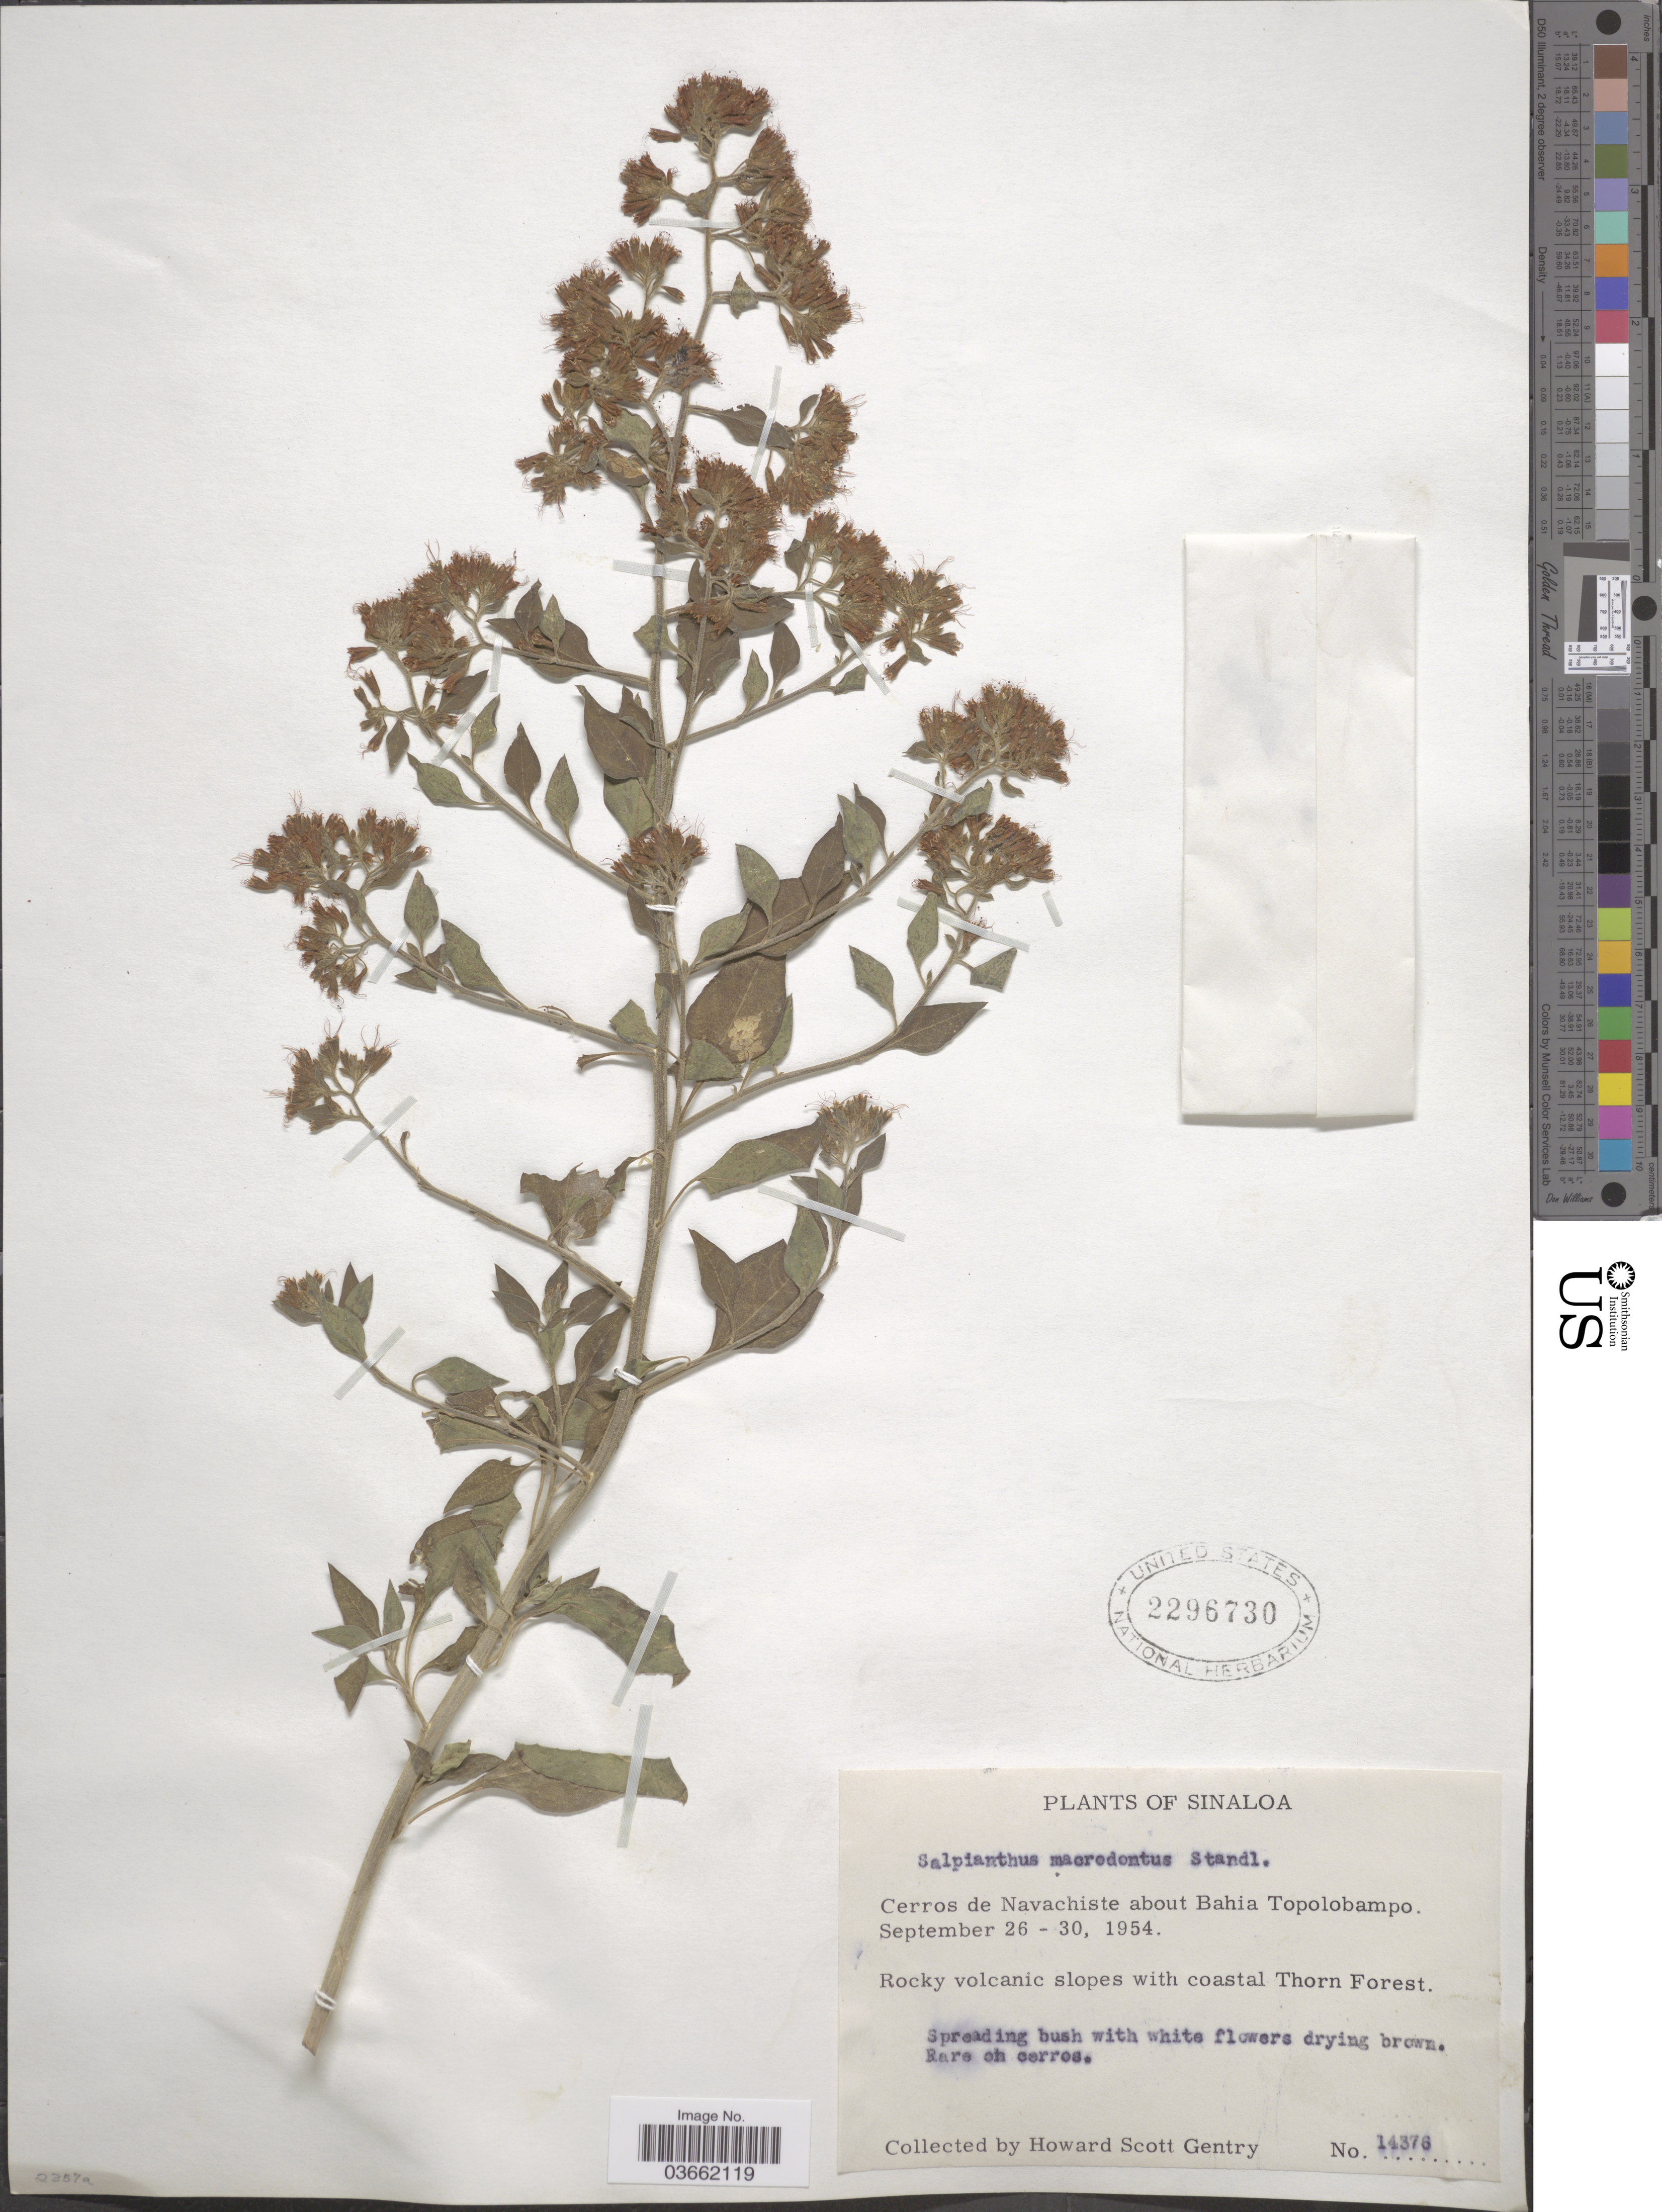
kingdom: Plantae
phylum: Tracheophyta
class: Magnoliopsida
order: Caryophyllales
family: Nyctaginaceae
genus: Salpianthus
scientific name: Salpianthus macrodontus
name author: Standl.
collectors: H. S. Gentry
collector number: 14376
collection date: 1954-09-26/1954-09-30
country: Mexico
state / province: Sinaloa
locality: Cerros de Navachiste about Bahia Topolobampo.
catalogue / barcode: US 2296730